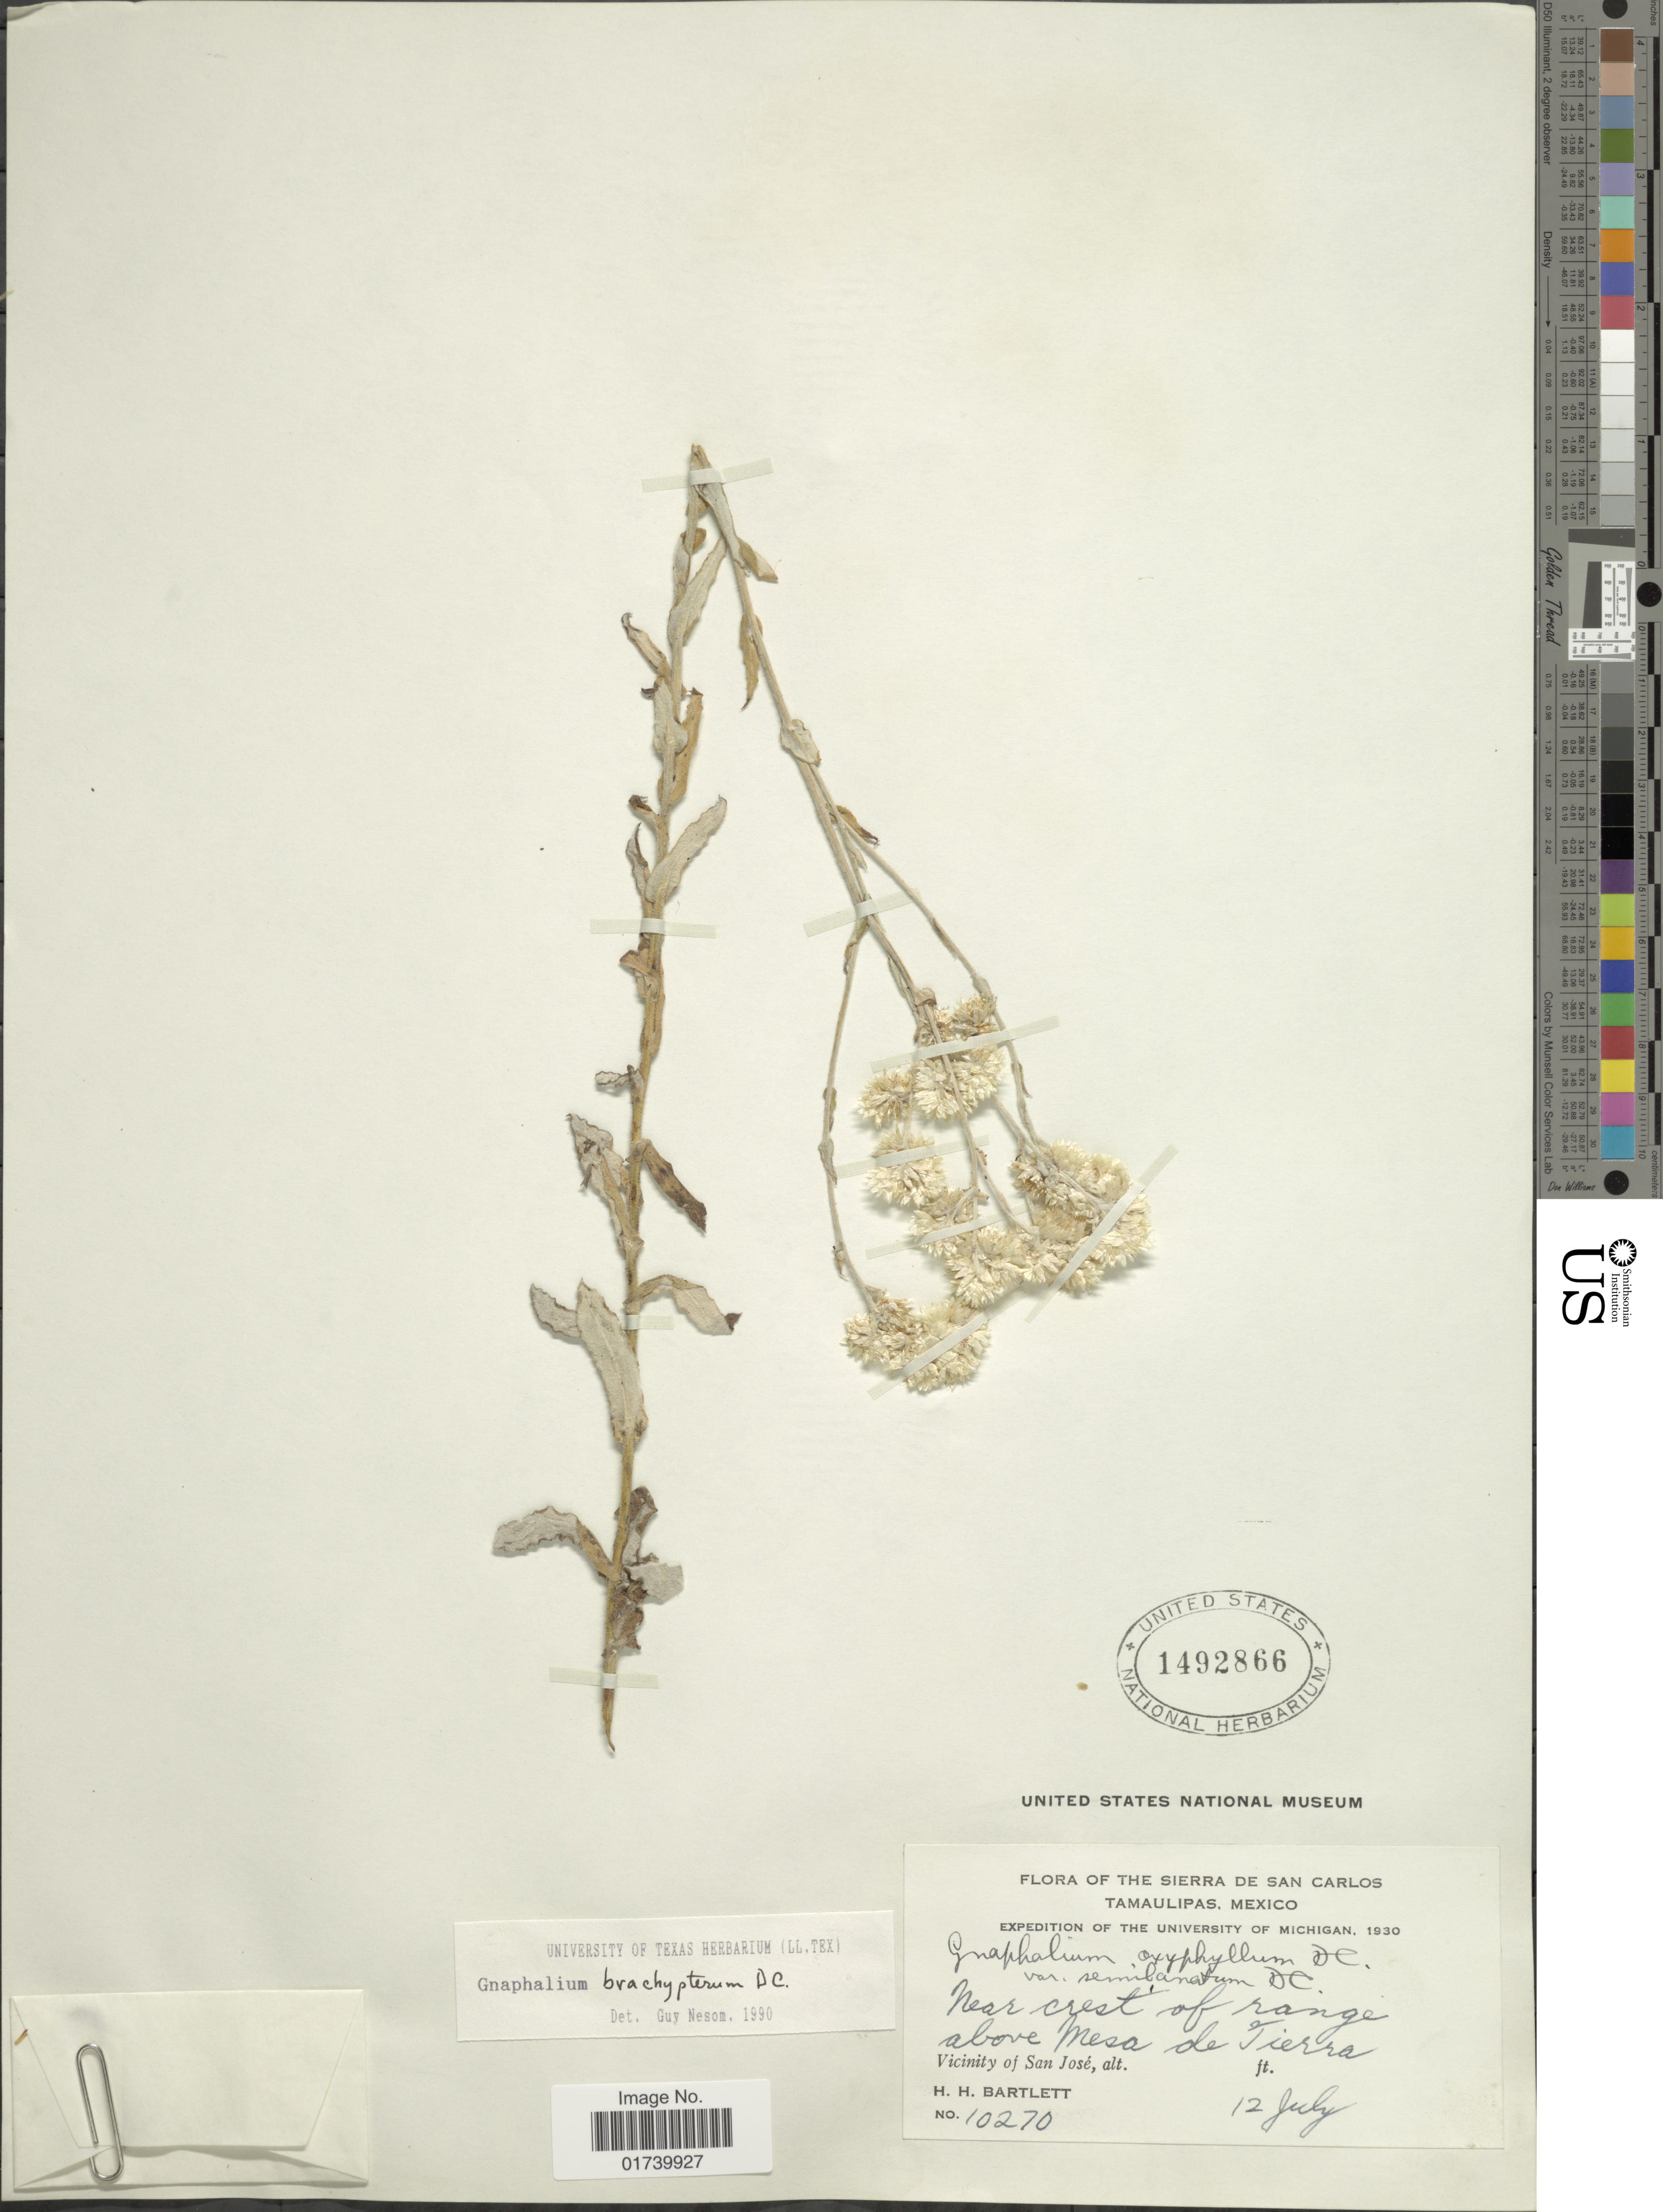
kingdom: Plantae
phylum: Tracheophyta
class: Magnoliopsida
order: Asterales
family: Asteraceae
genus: Pseudognaphalium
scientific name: Pseudognaphalium brachypterum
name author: (DC.) Anderb.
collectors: H. H. Bartlett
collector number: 10270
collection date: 1930-07-12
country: Mexico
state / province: Tamaulipas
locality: The Sierra de San Carlos, Tamaulipas, near crest of range above Mesa de Tierra, vicinity of San Jose.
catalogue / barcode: US 1492866